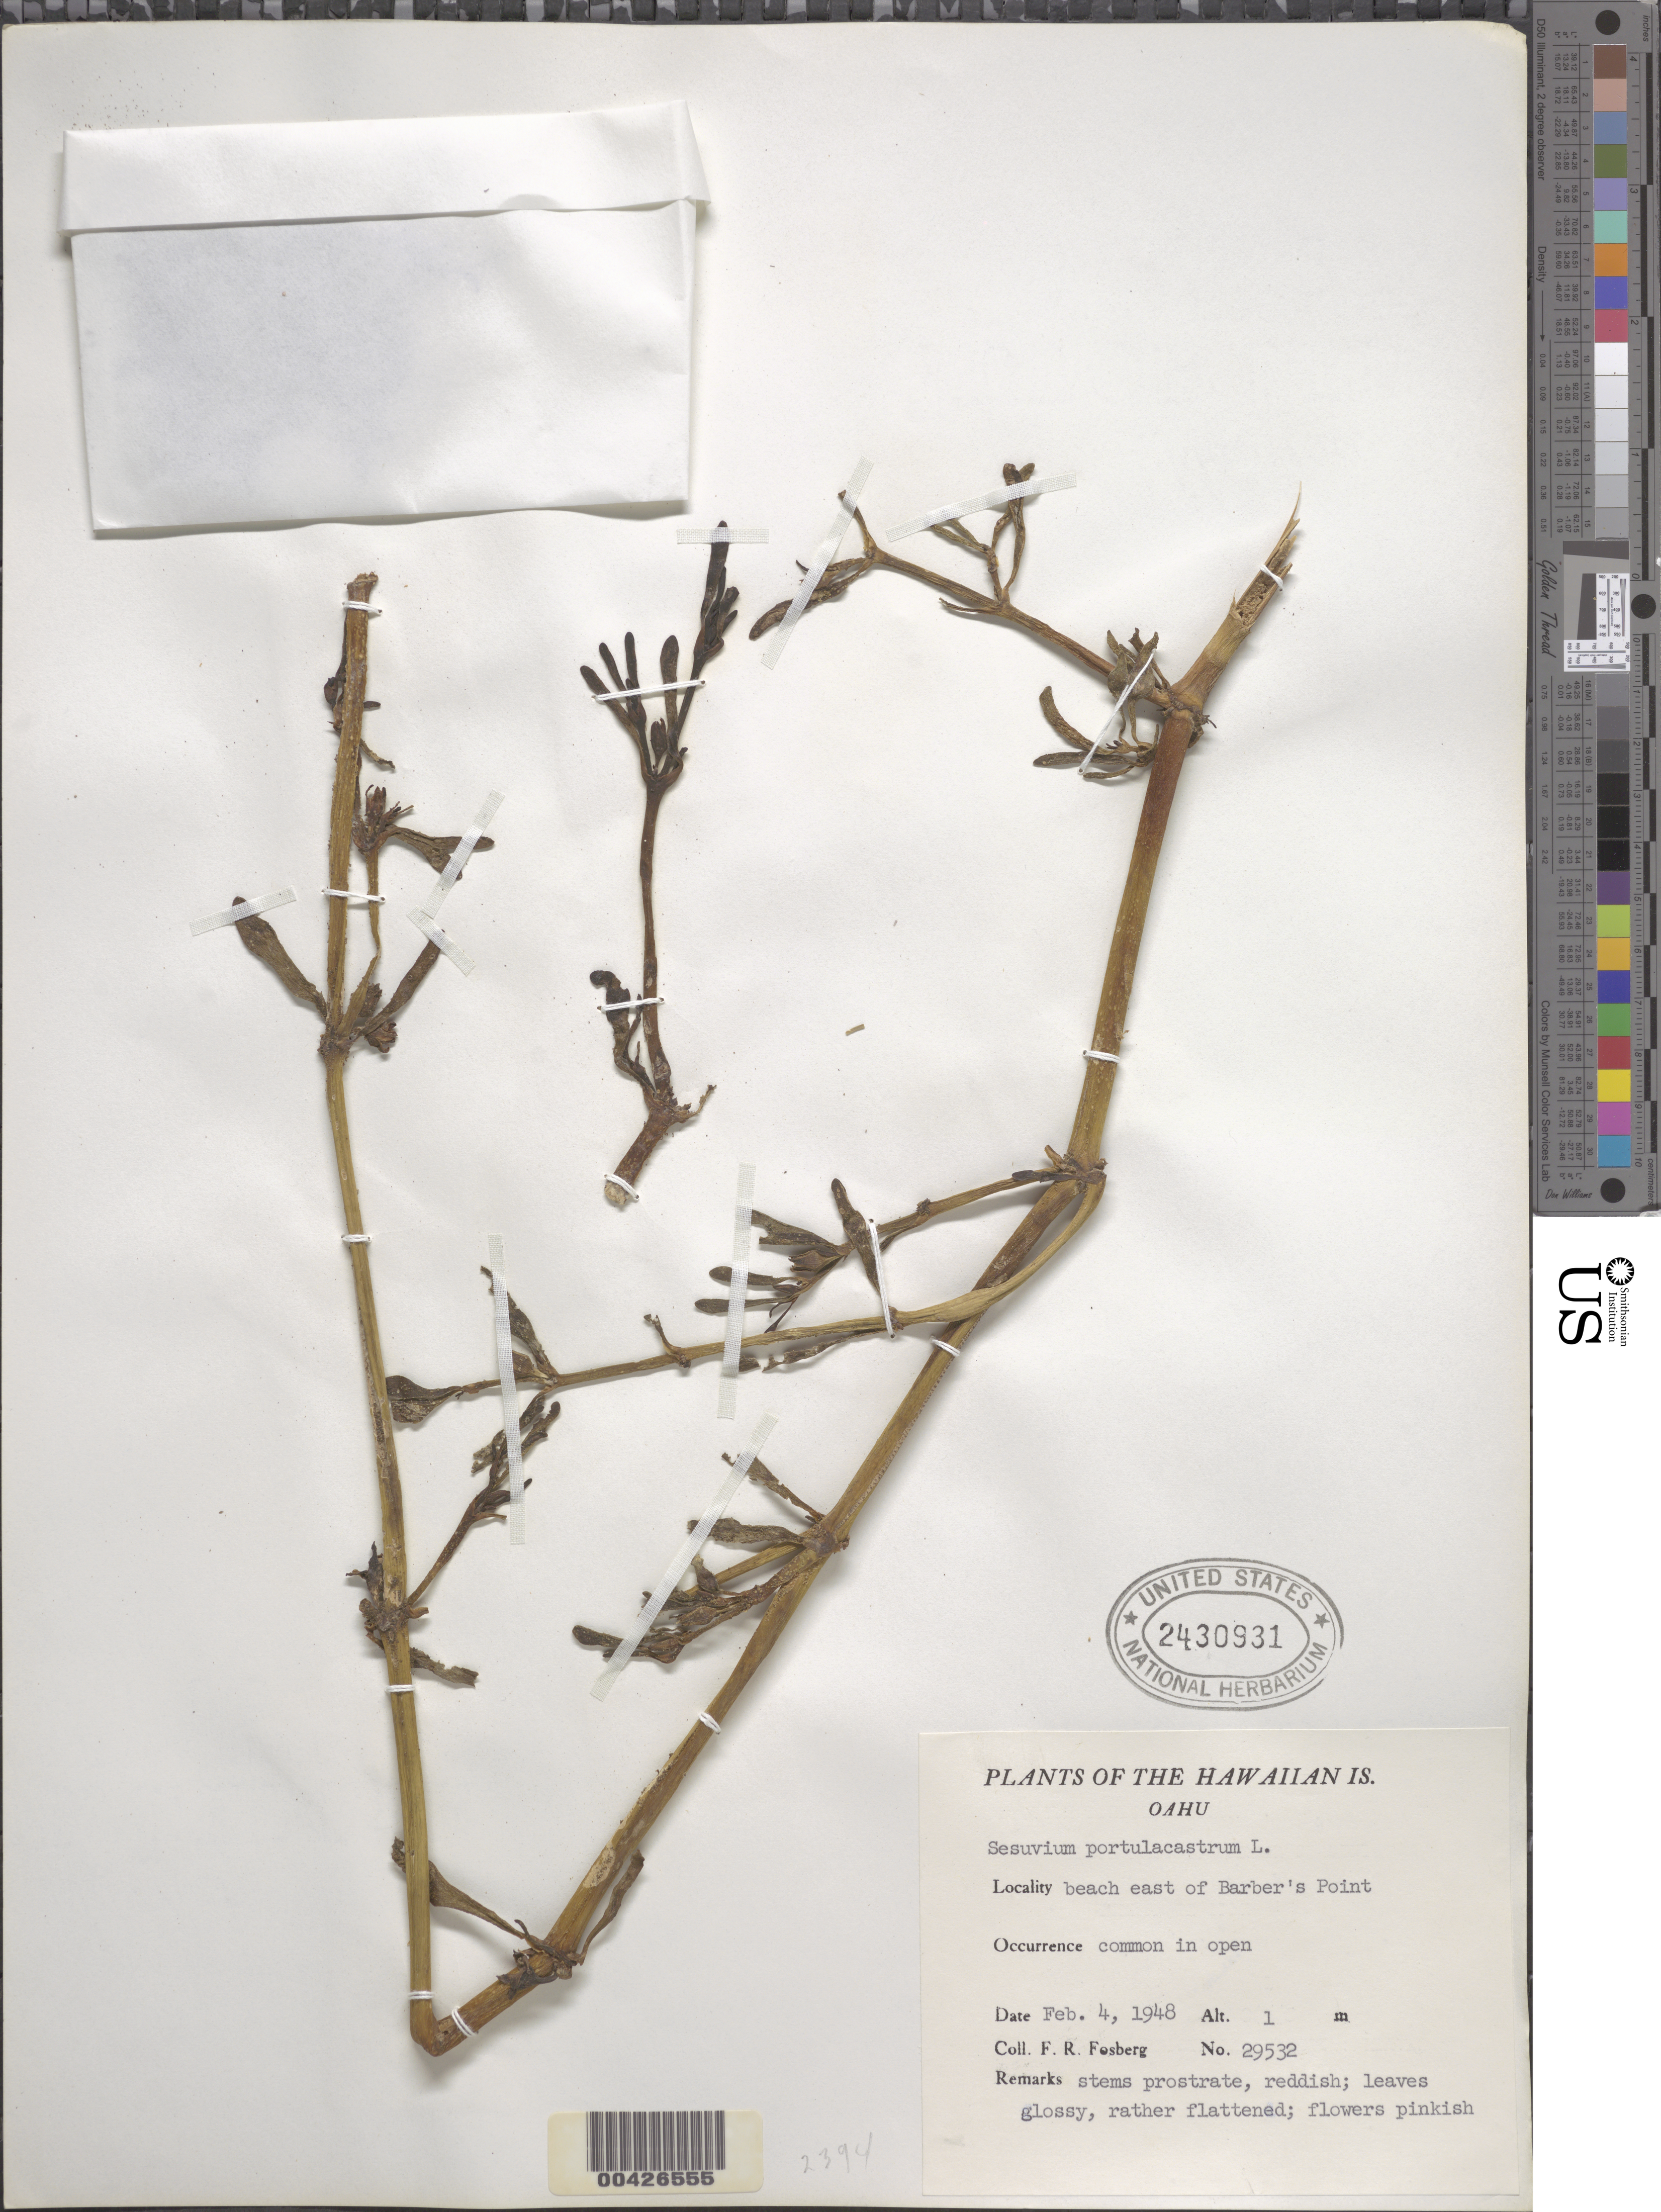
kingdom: Plantae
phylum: Tracheophyta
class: Magnoliopsida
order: Caryophyllales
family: Aizoaceae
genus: Sesuvium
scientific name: Sesuvium portulacastrum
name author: (L.) L.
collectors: F. R. Fosberg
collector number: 29532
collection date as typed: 4 Feb 1948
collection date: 1948-02-04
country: United States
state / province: Hawaii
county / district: Honolulu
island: Oahu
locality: beach east of Barber's Point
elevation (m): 1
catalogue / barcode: US 2430931